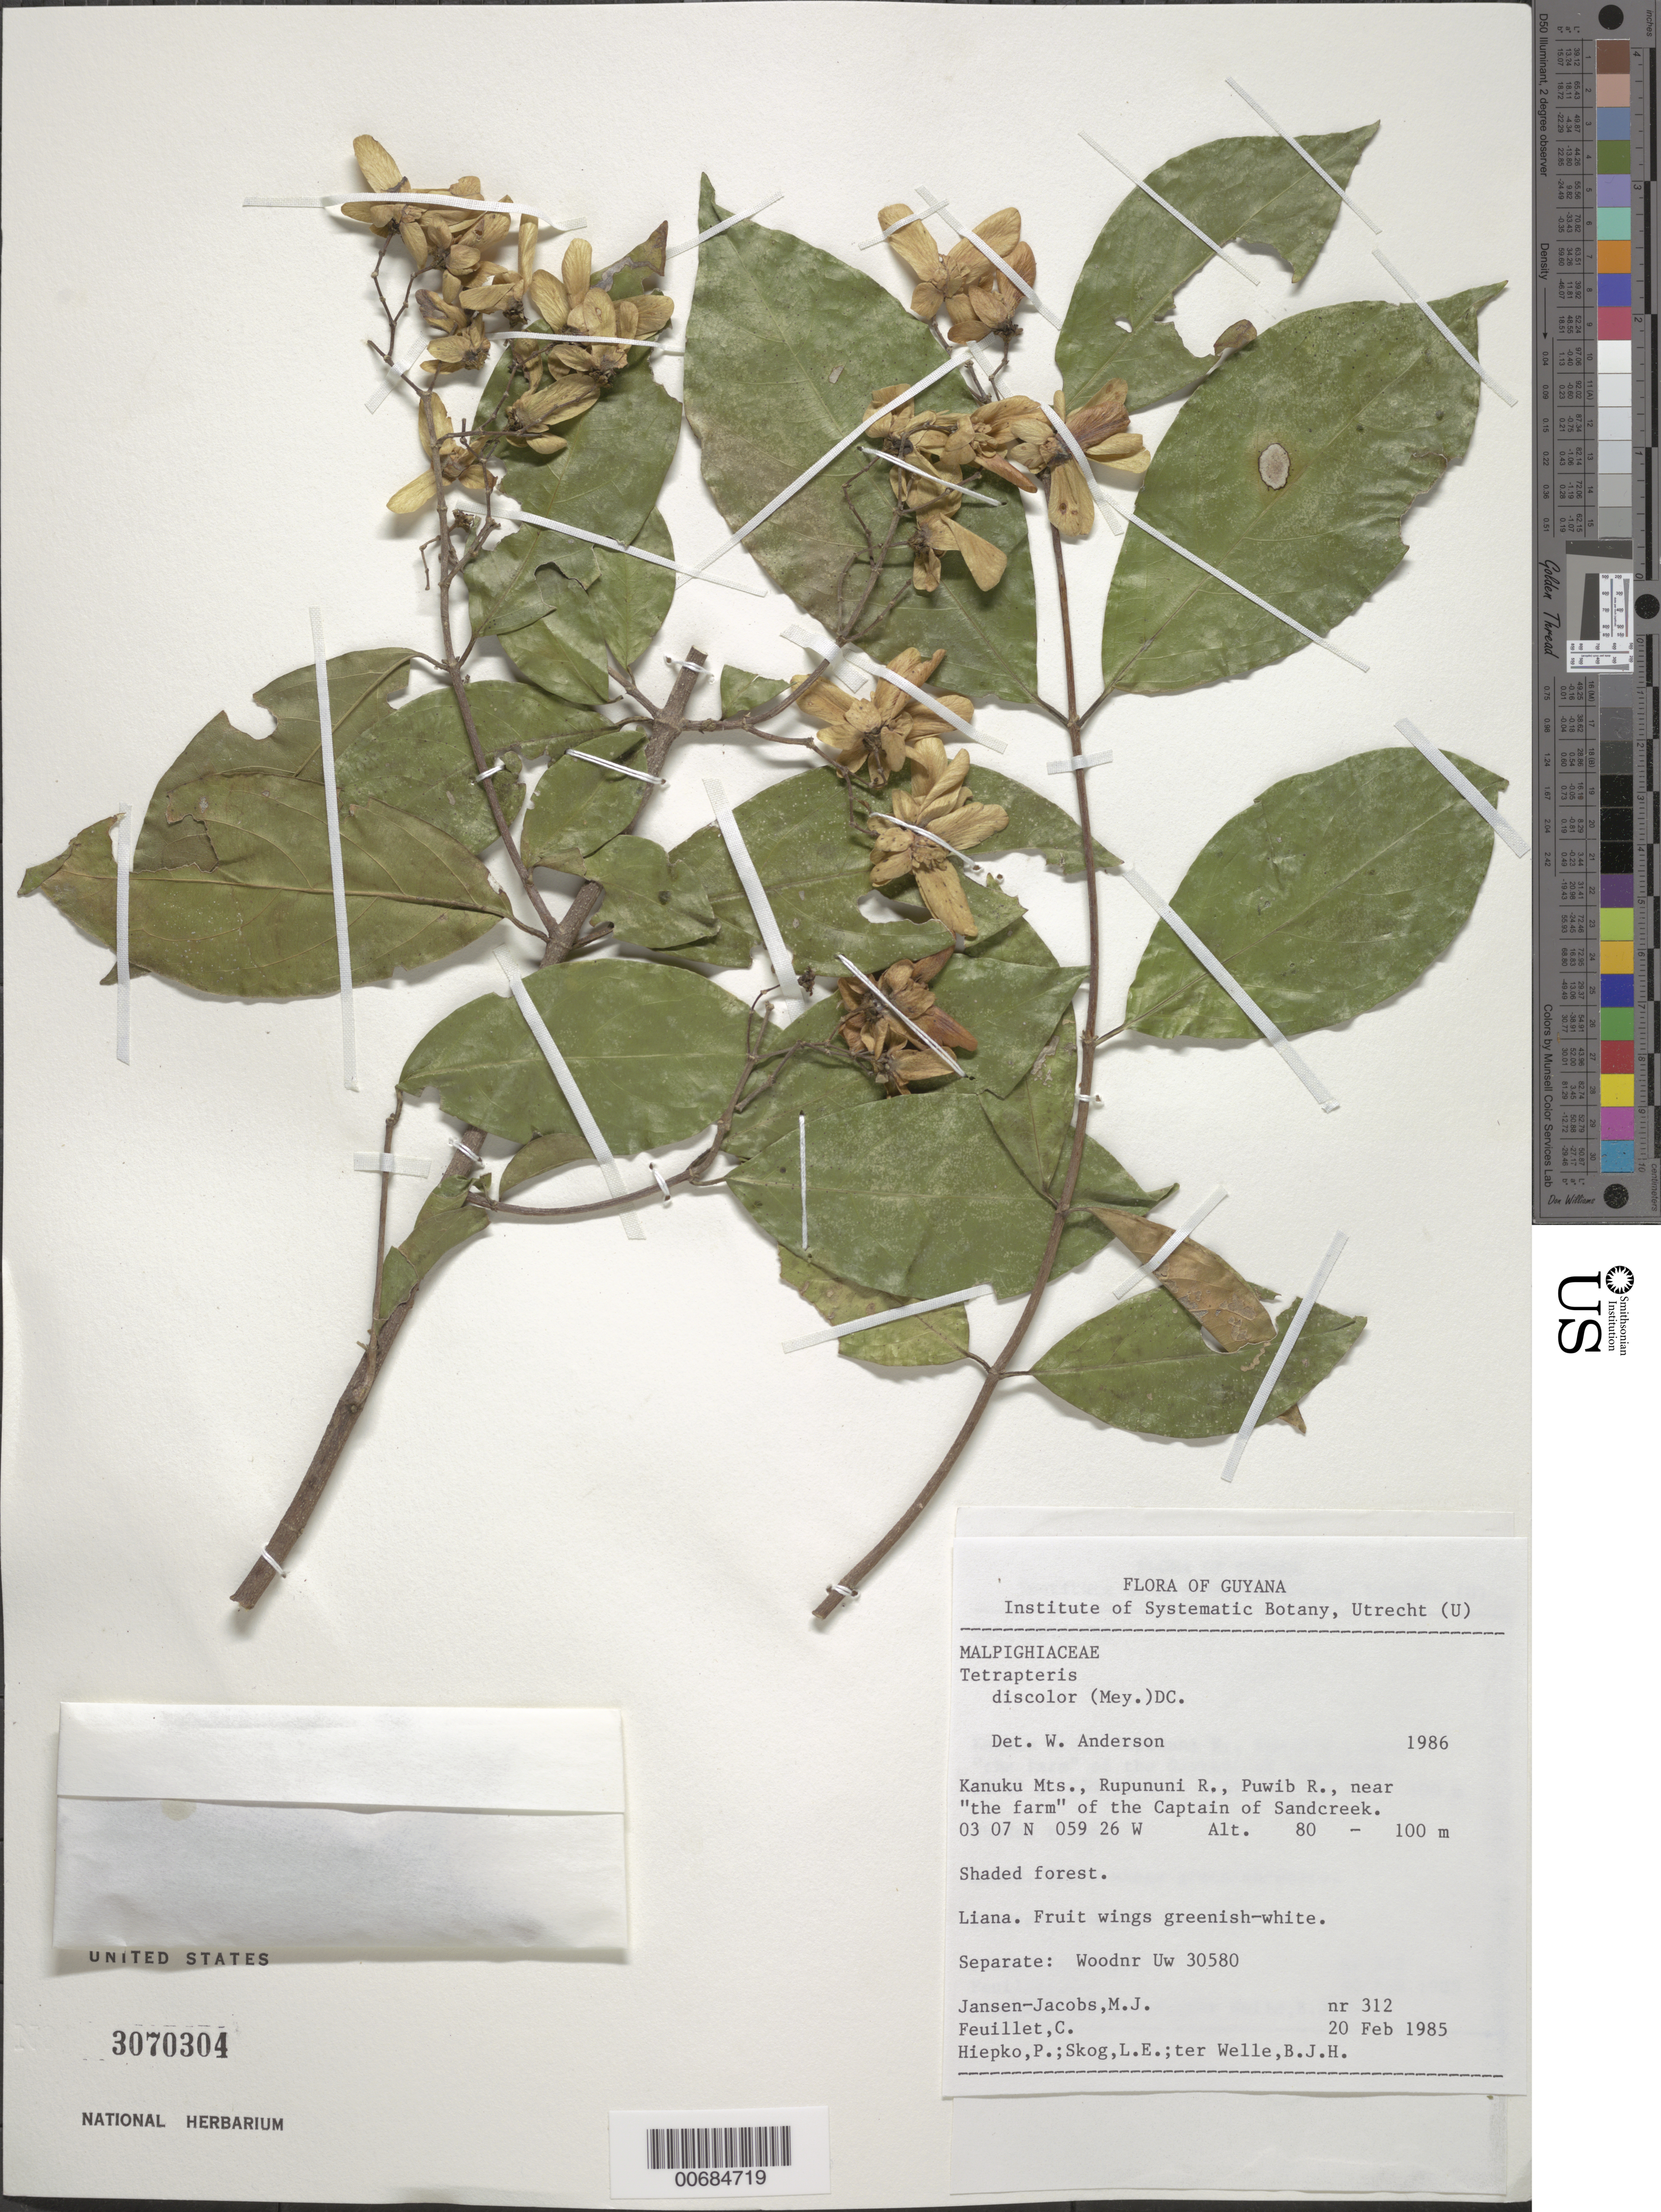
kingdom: Plantae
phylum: Tracheophyta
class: Magnoliopsida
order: Malpighiales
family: Malpighiaceae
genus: Tetrapterys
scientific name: Tetrapterys discolor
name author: (G. Mey.) DC.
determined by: Anderson, W. R., (MICH), University of Michigan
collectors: M. J. Jansen-Jacobs, C. Feuillet, P. H. Hiepko, L. E. Skog & B. Welle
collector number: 312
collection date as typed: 20-Feb-85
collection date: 1985-02-20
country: Guyana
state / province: U. Takutu-U. Essequibo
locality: Kanuku Mts., Rupununi R., Puwib R. near "the farm" of the Captain of Sandcreek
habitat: Shaded forest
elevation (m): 80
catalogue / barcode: US 3070304